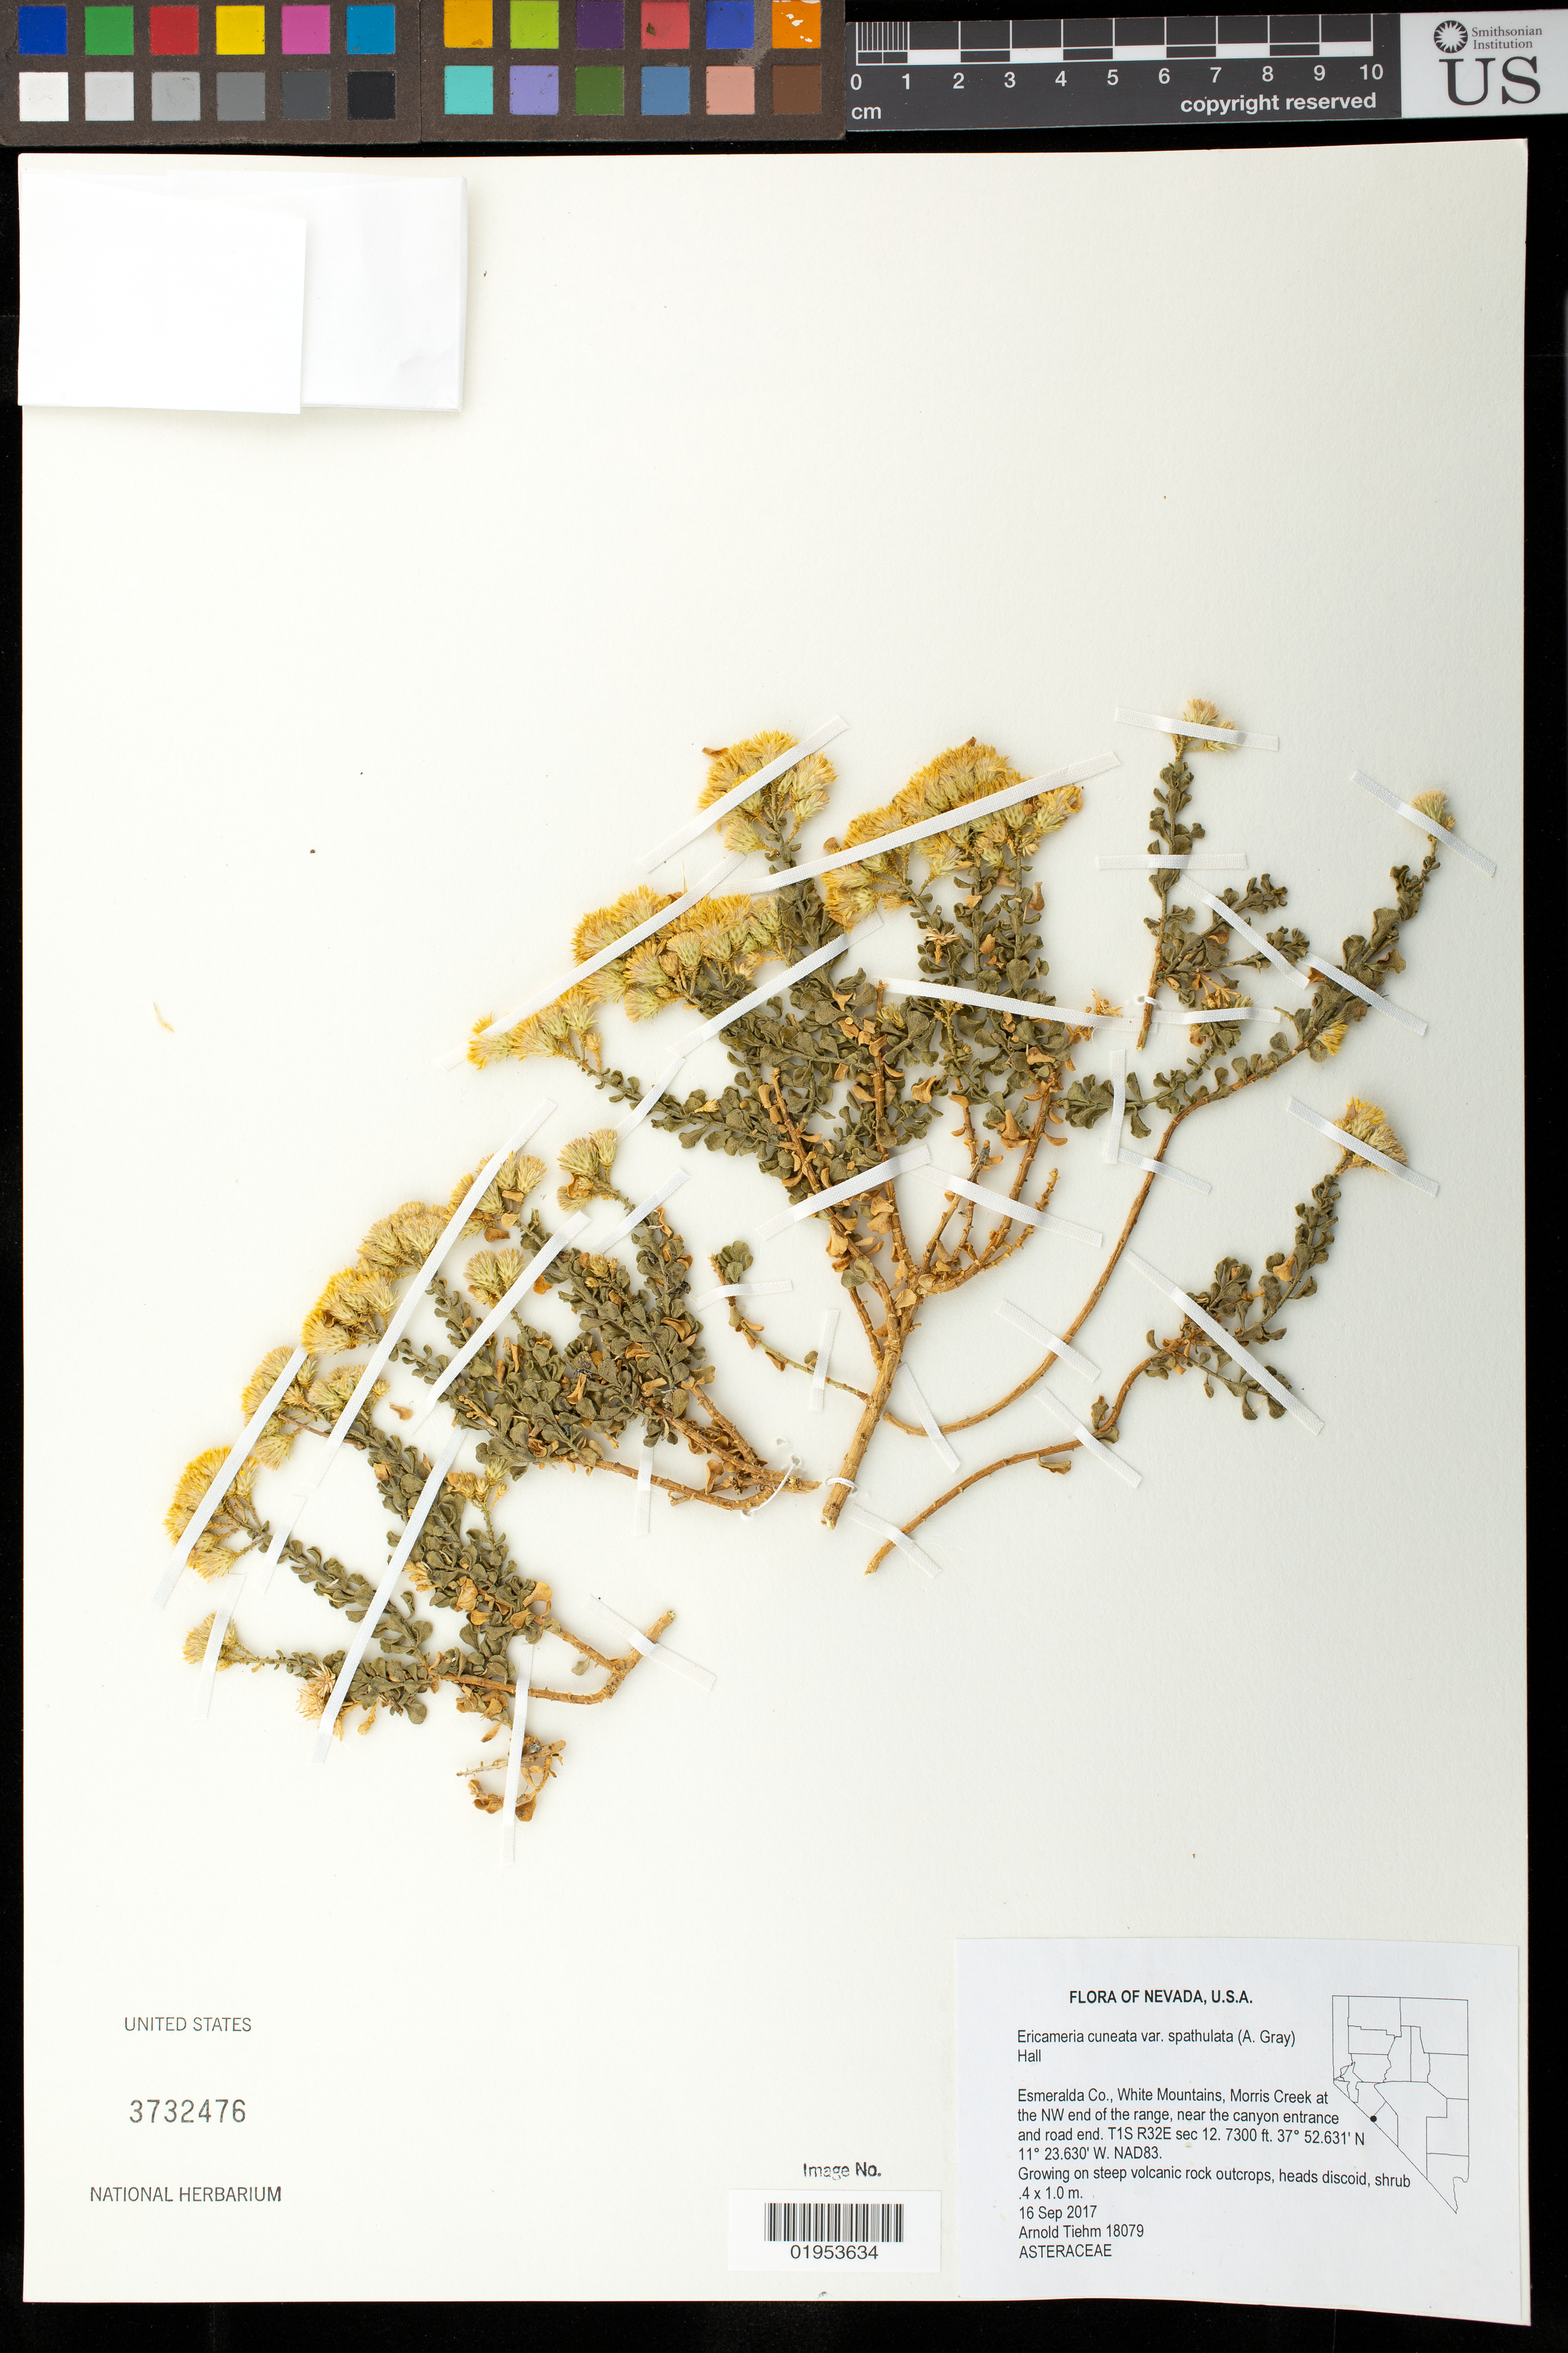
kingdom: Plantae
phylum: Tracheophyta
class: Magnoliopsida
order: Asterales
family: Asteraceae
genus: Ericameria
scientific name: Ericameria cuneata var. spathulata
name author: (A. Gray) H.M. Hall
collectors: A. Tiehm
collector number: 18079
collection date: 2017-09-16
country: United States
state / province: Nevada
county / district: Esmeralda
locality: White Mtns., Morris Creek at the NW end of the range, near the canyon entrance and road end.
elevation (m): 2225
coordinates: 37 52.631 N, 11 23.630 W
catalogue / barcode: US 3732476